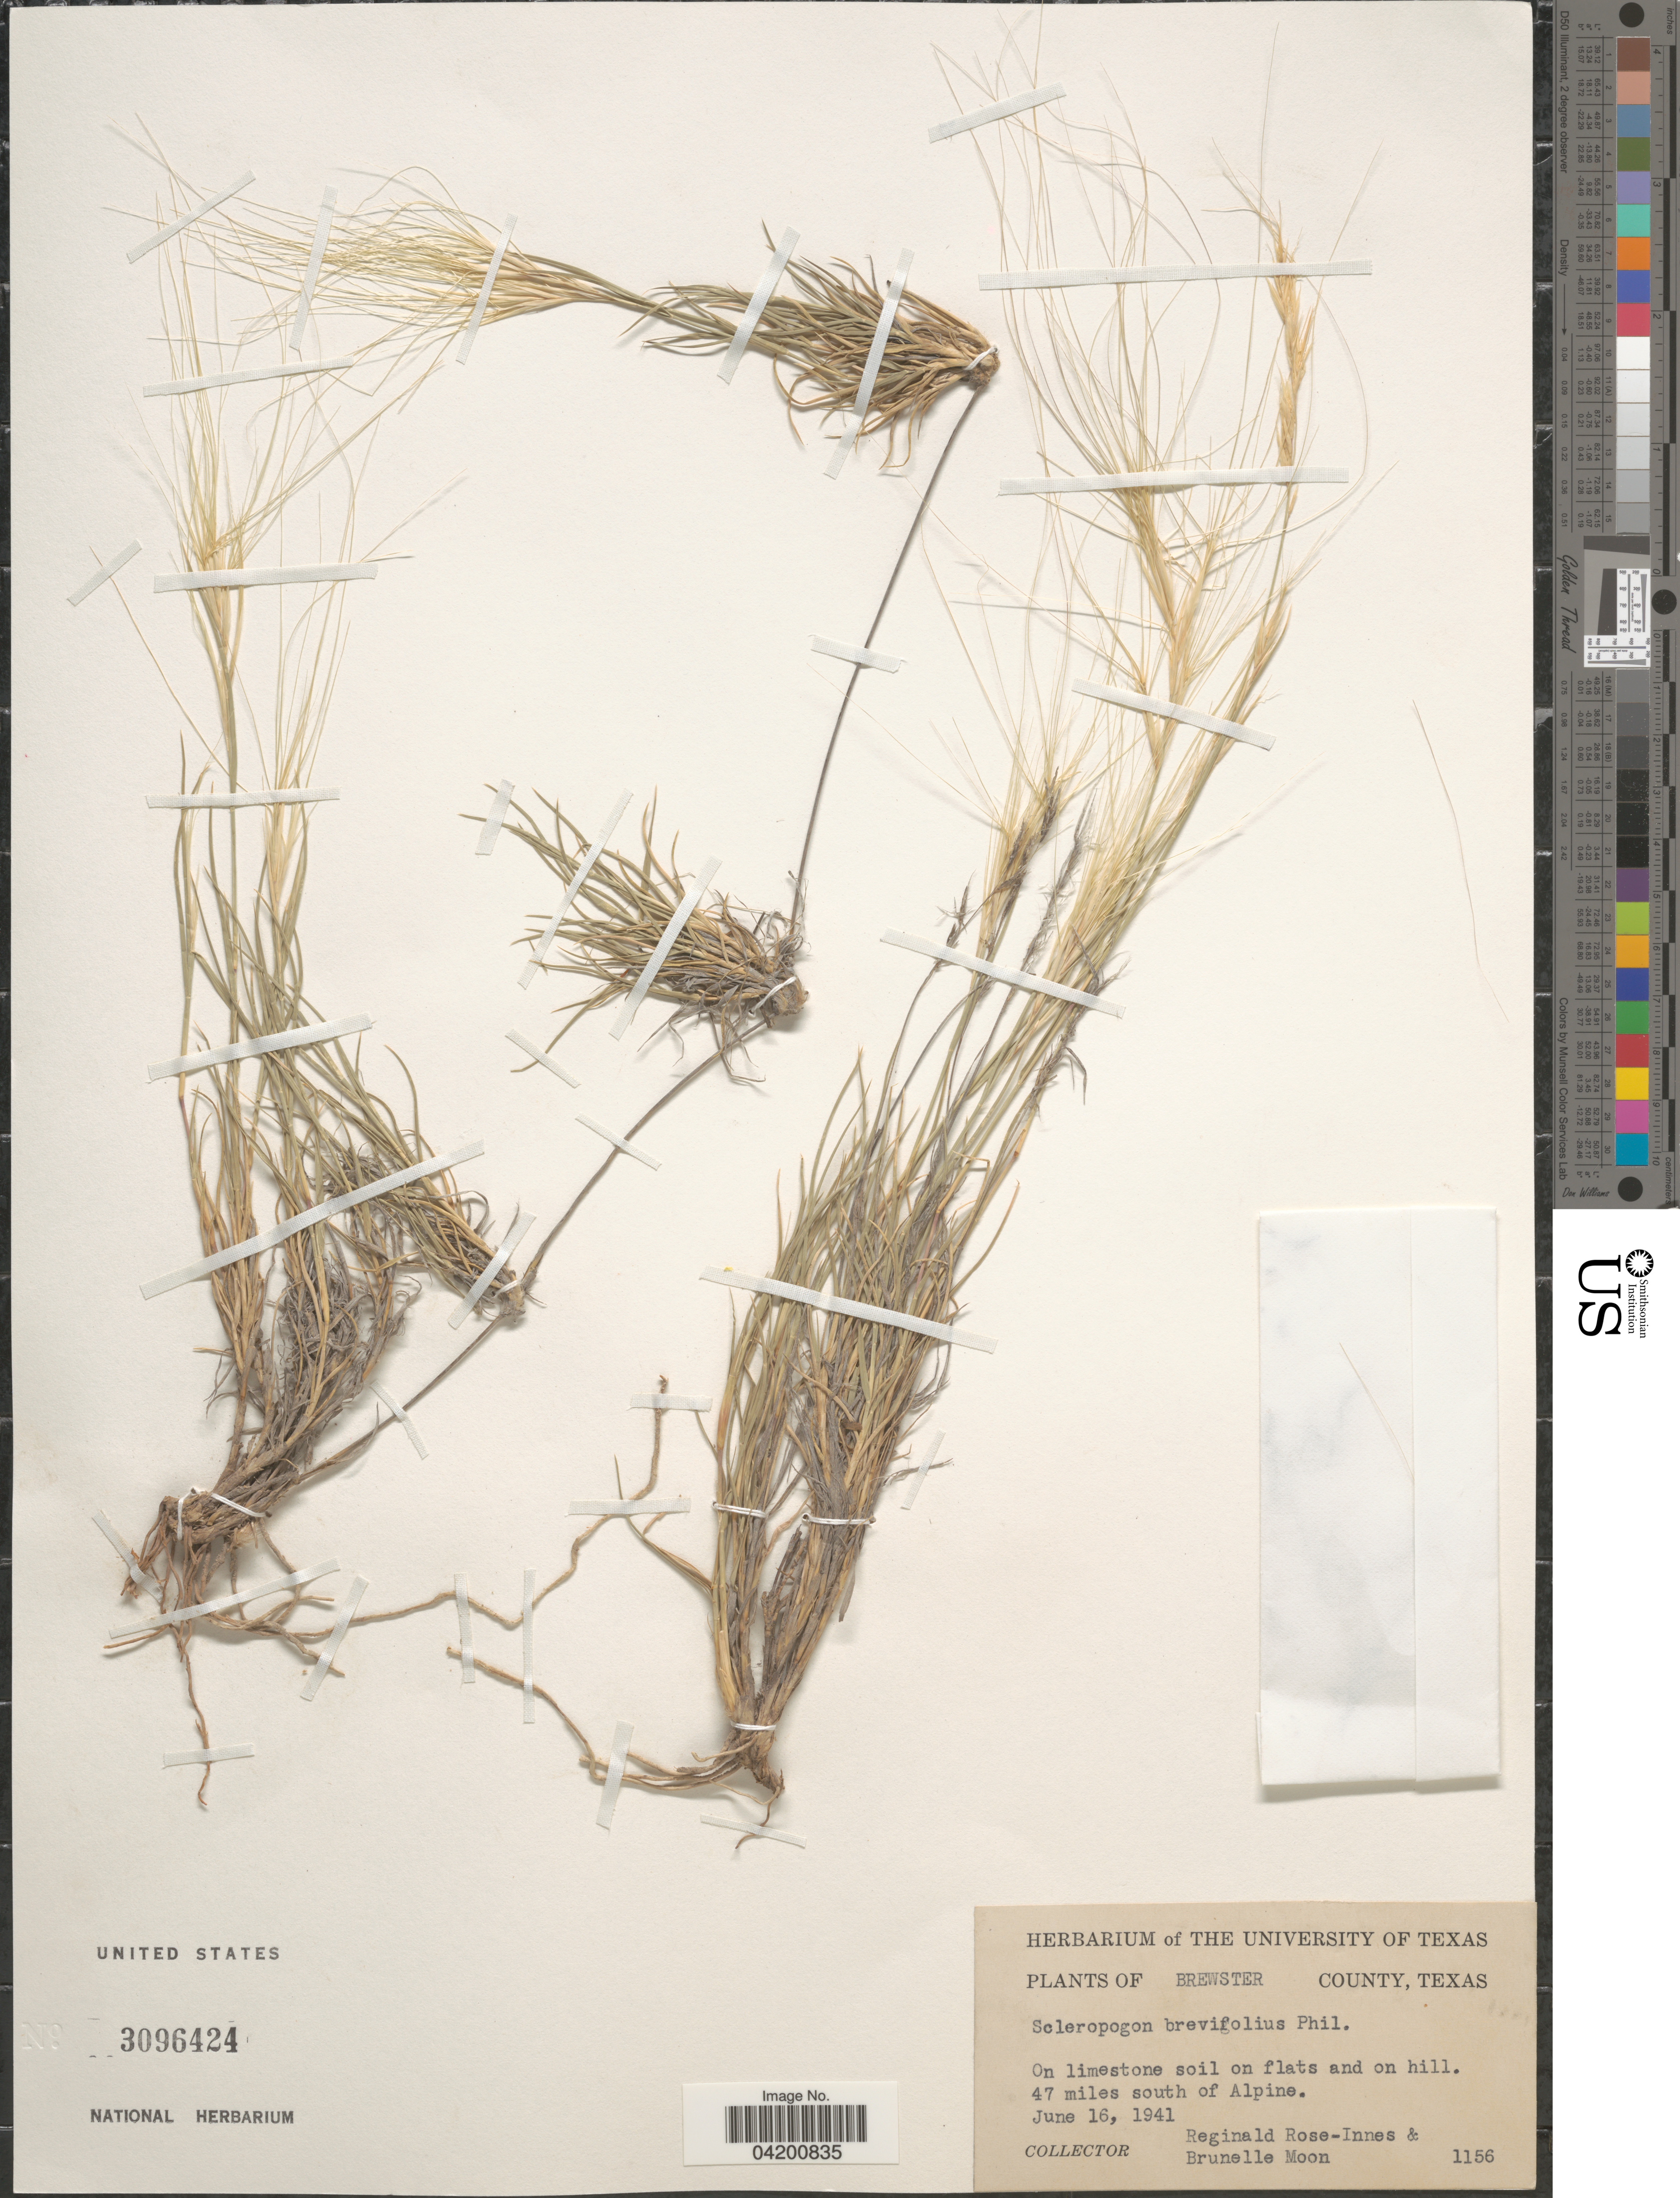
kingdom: Plantae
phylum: Tracheophyta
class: Liliopsida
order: Poales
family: Poaceae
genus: Scleropogon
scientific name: Scleropogon brevifolius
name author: Phil.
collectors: R. Rose & B. Moon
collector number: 1156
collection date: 1941-06-16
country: United States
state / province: Texas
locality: Brewster County. 47 miles south of Alpine.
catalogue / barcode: US 3096424